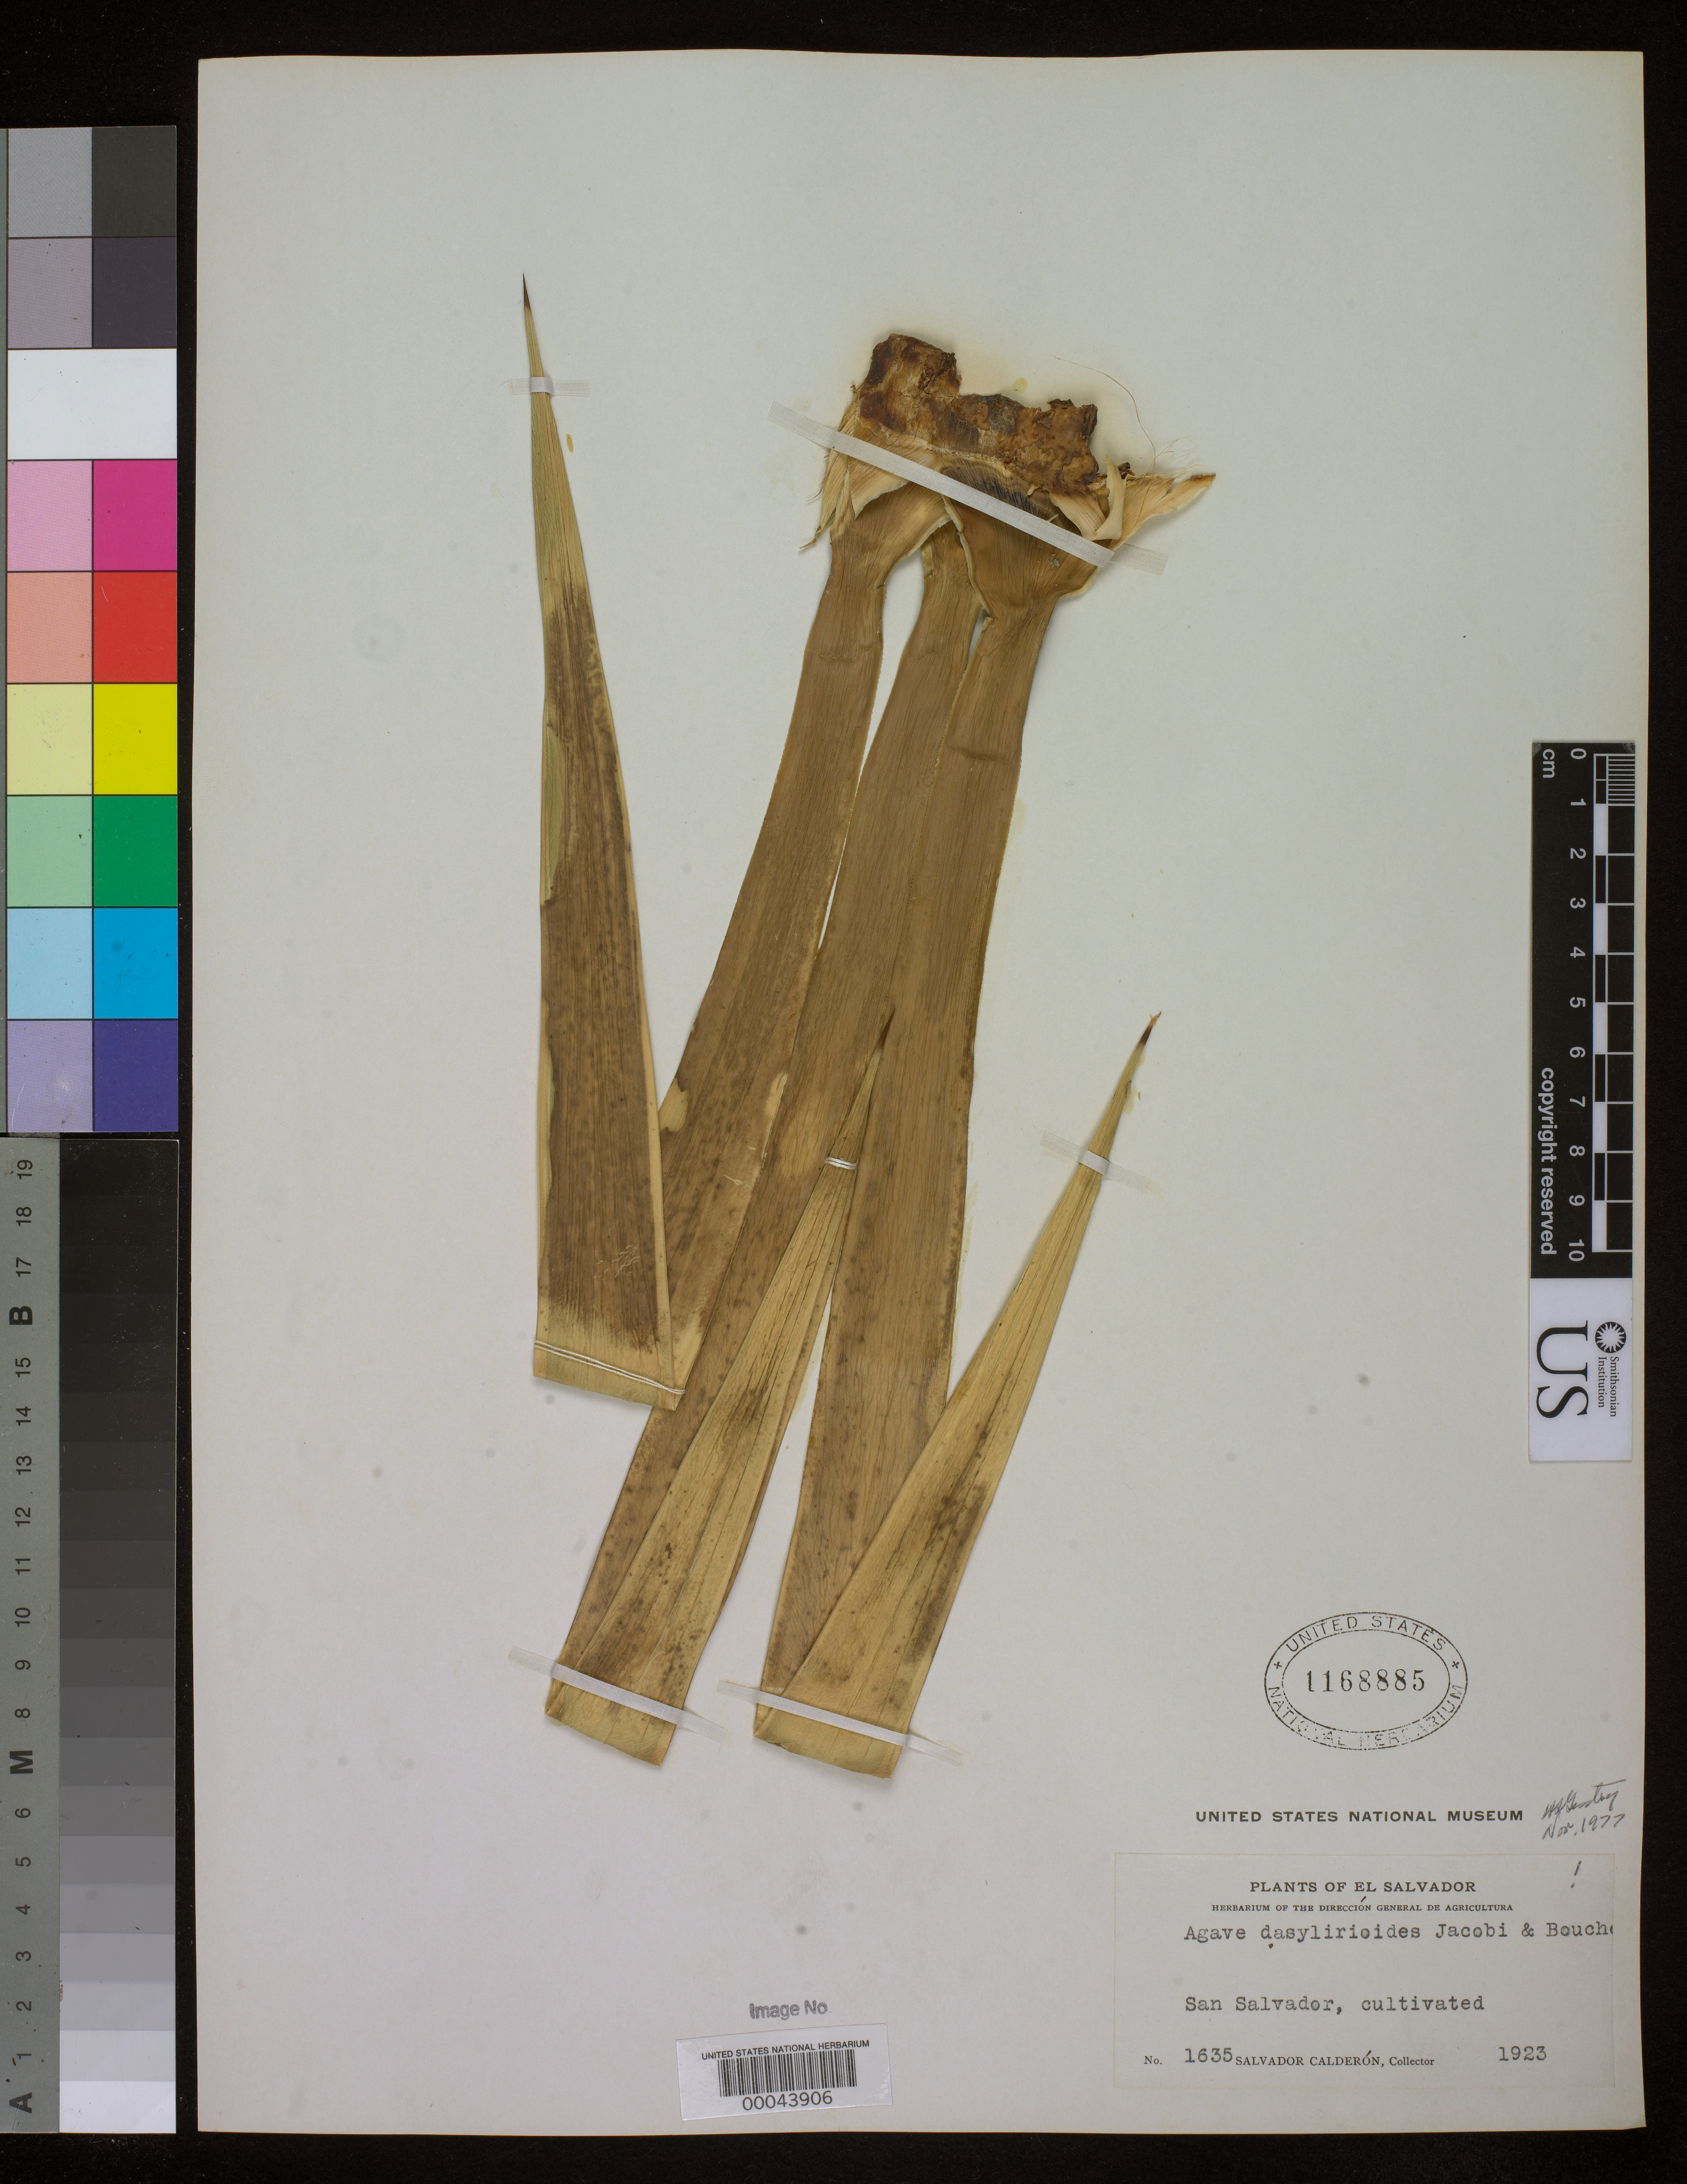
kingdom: Plantae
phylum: Tracheophyta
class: Liliopsida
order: Asparagales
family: Asparagaceae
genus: Agave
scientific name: Agave dasylirioides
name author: Jacobi & C.D. Bouché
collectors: S. Calderón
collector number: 1635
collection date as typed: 1923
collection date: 1923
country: El Salvador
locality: San salvador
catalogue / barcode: US 1168885